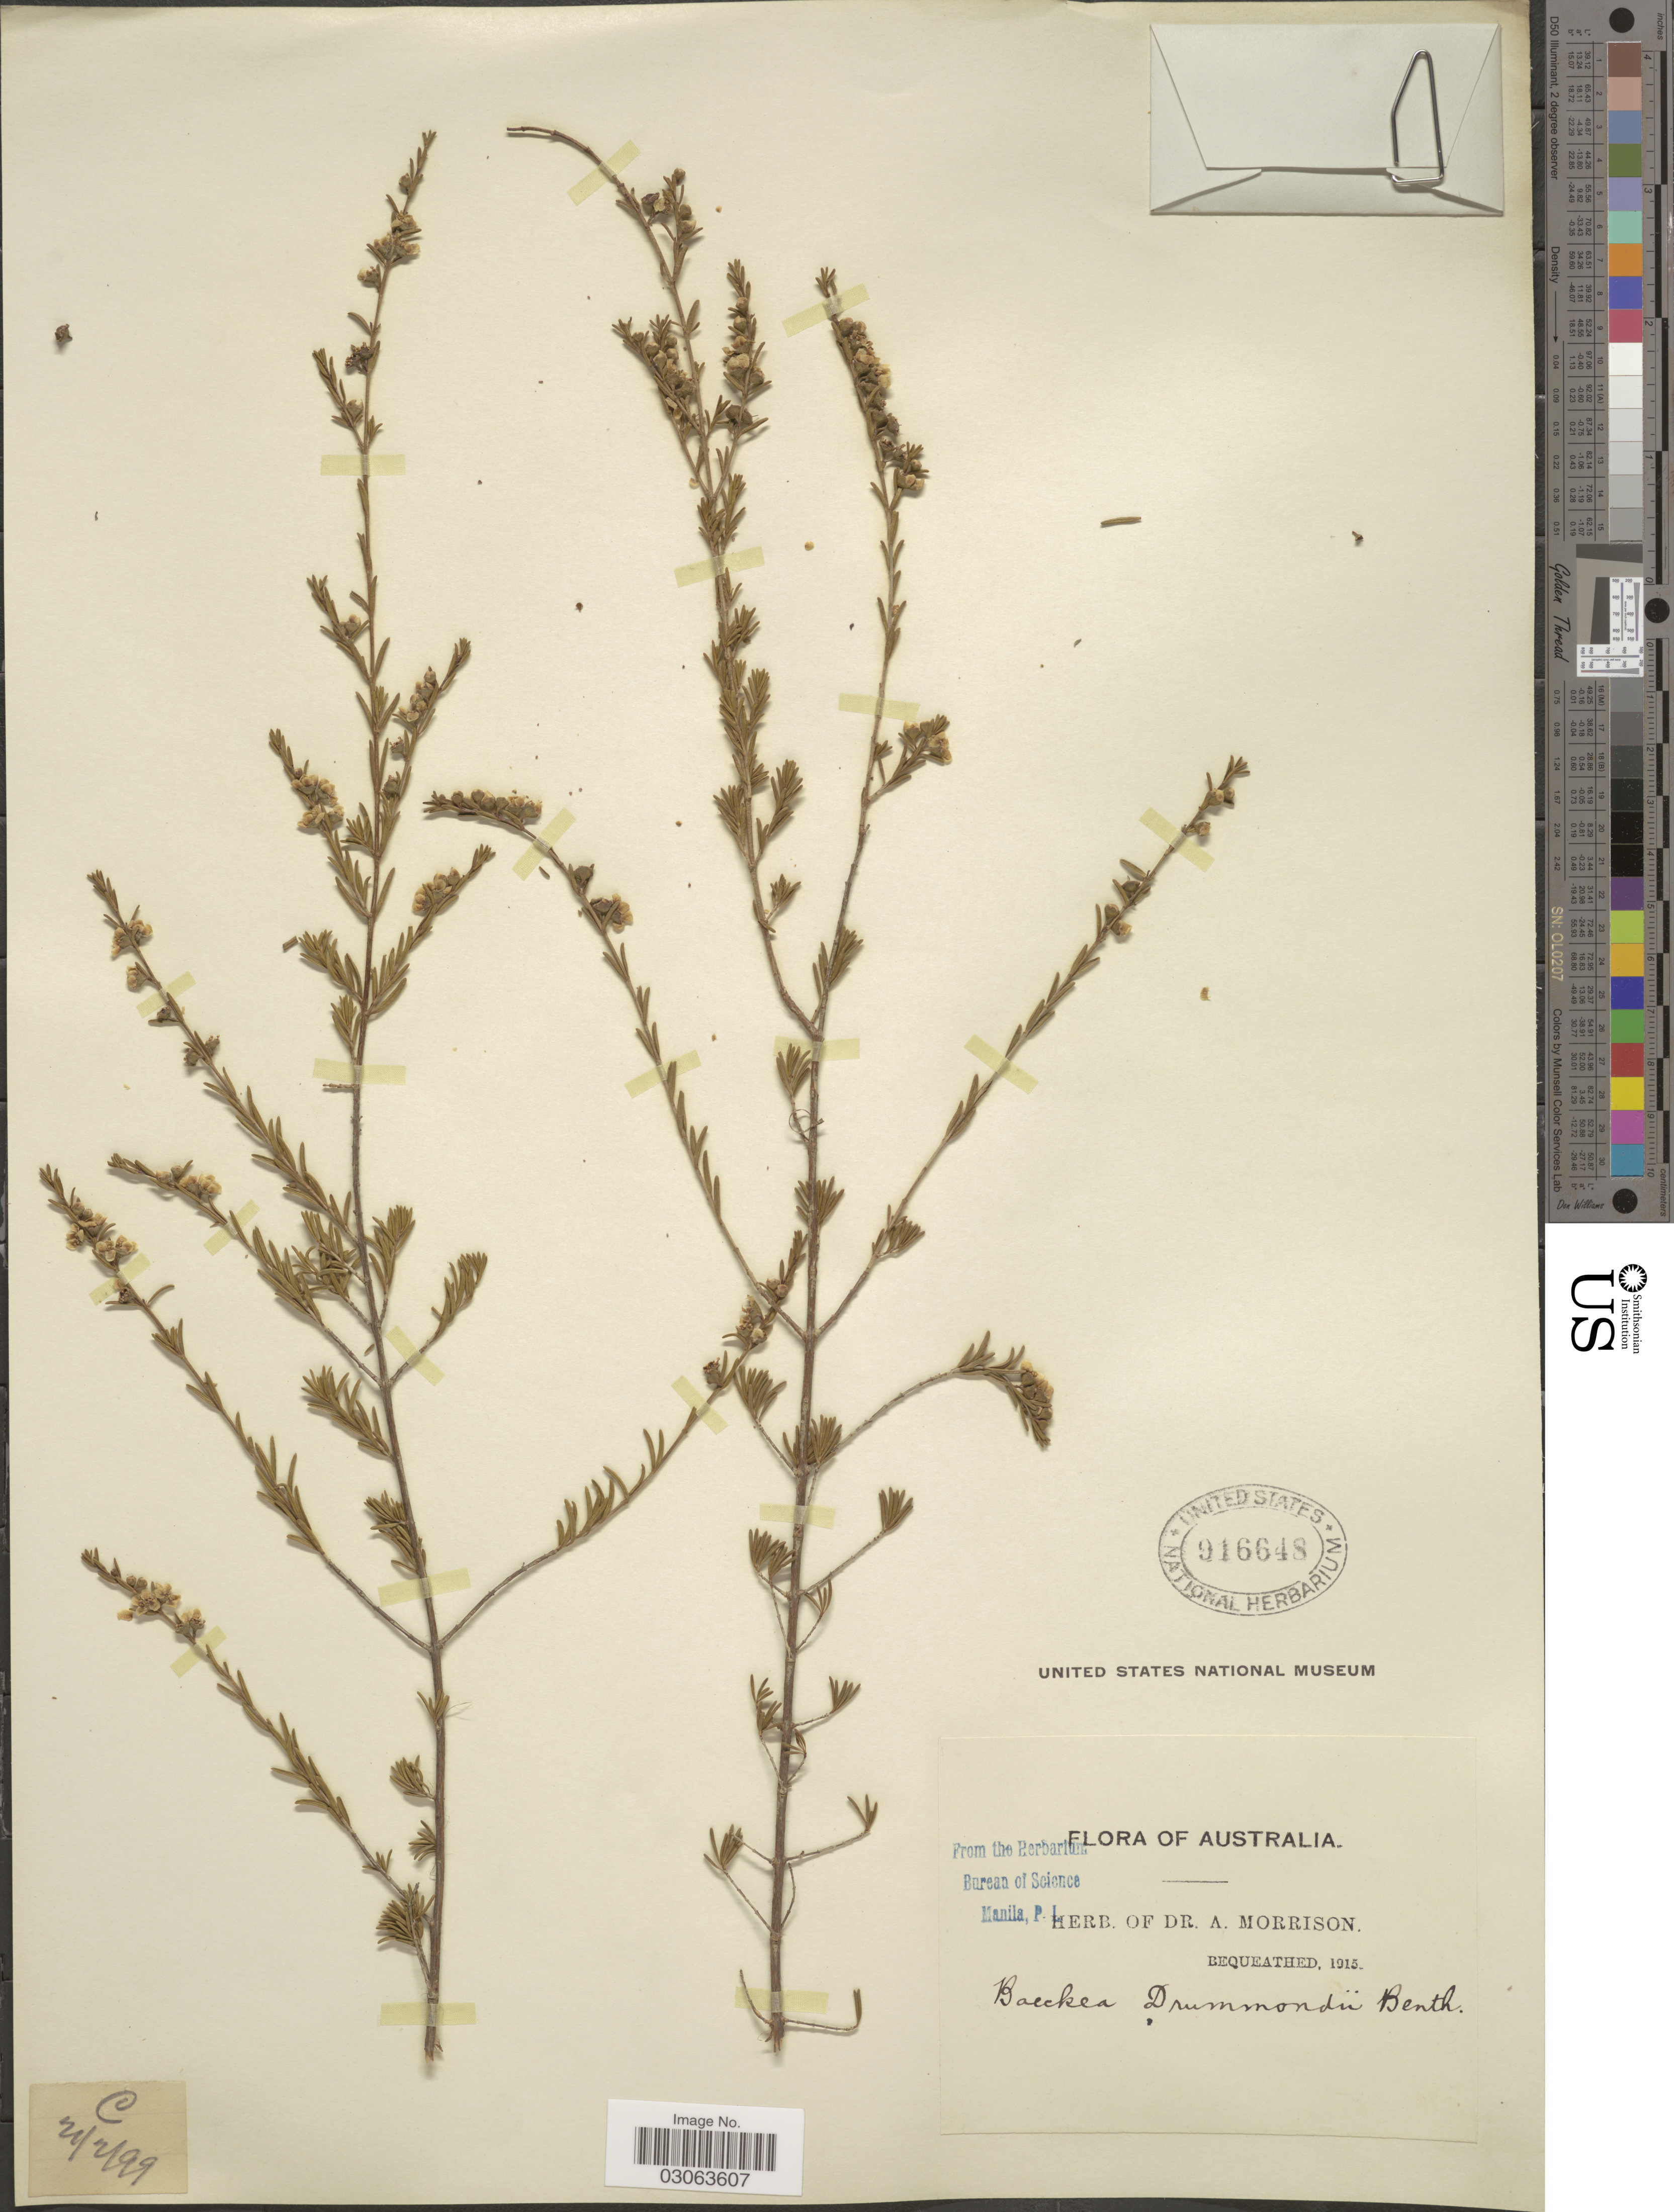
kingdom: Plantae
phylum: Tracheophyta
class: Magnoliopsida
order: Myrtales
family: Myrtaceae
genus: Baeckea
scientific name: Baeckea drummondii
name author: Benth.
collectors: ex herb. Dr. A. Morrison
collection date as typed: Transcribed d/m/y: 21/2/99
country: Australia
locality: C.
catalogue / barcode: US 916648